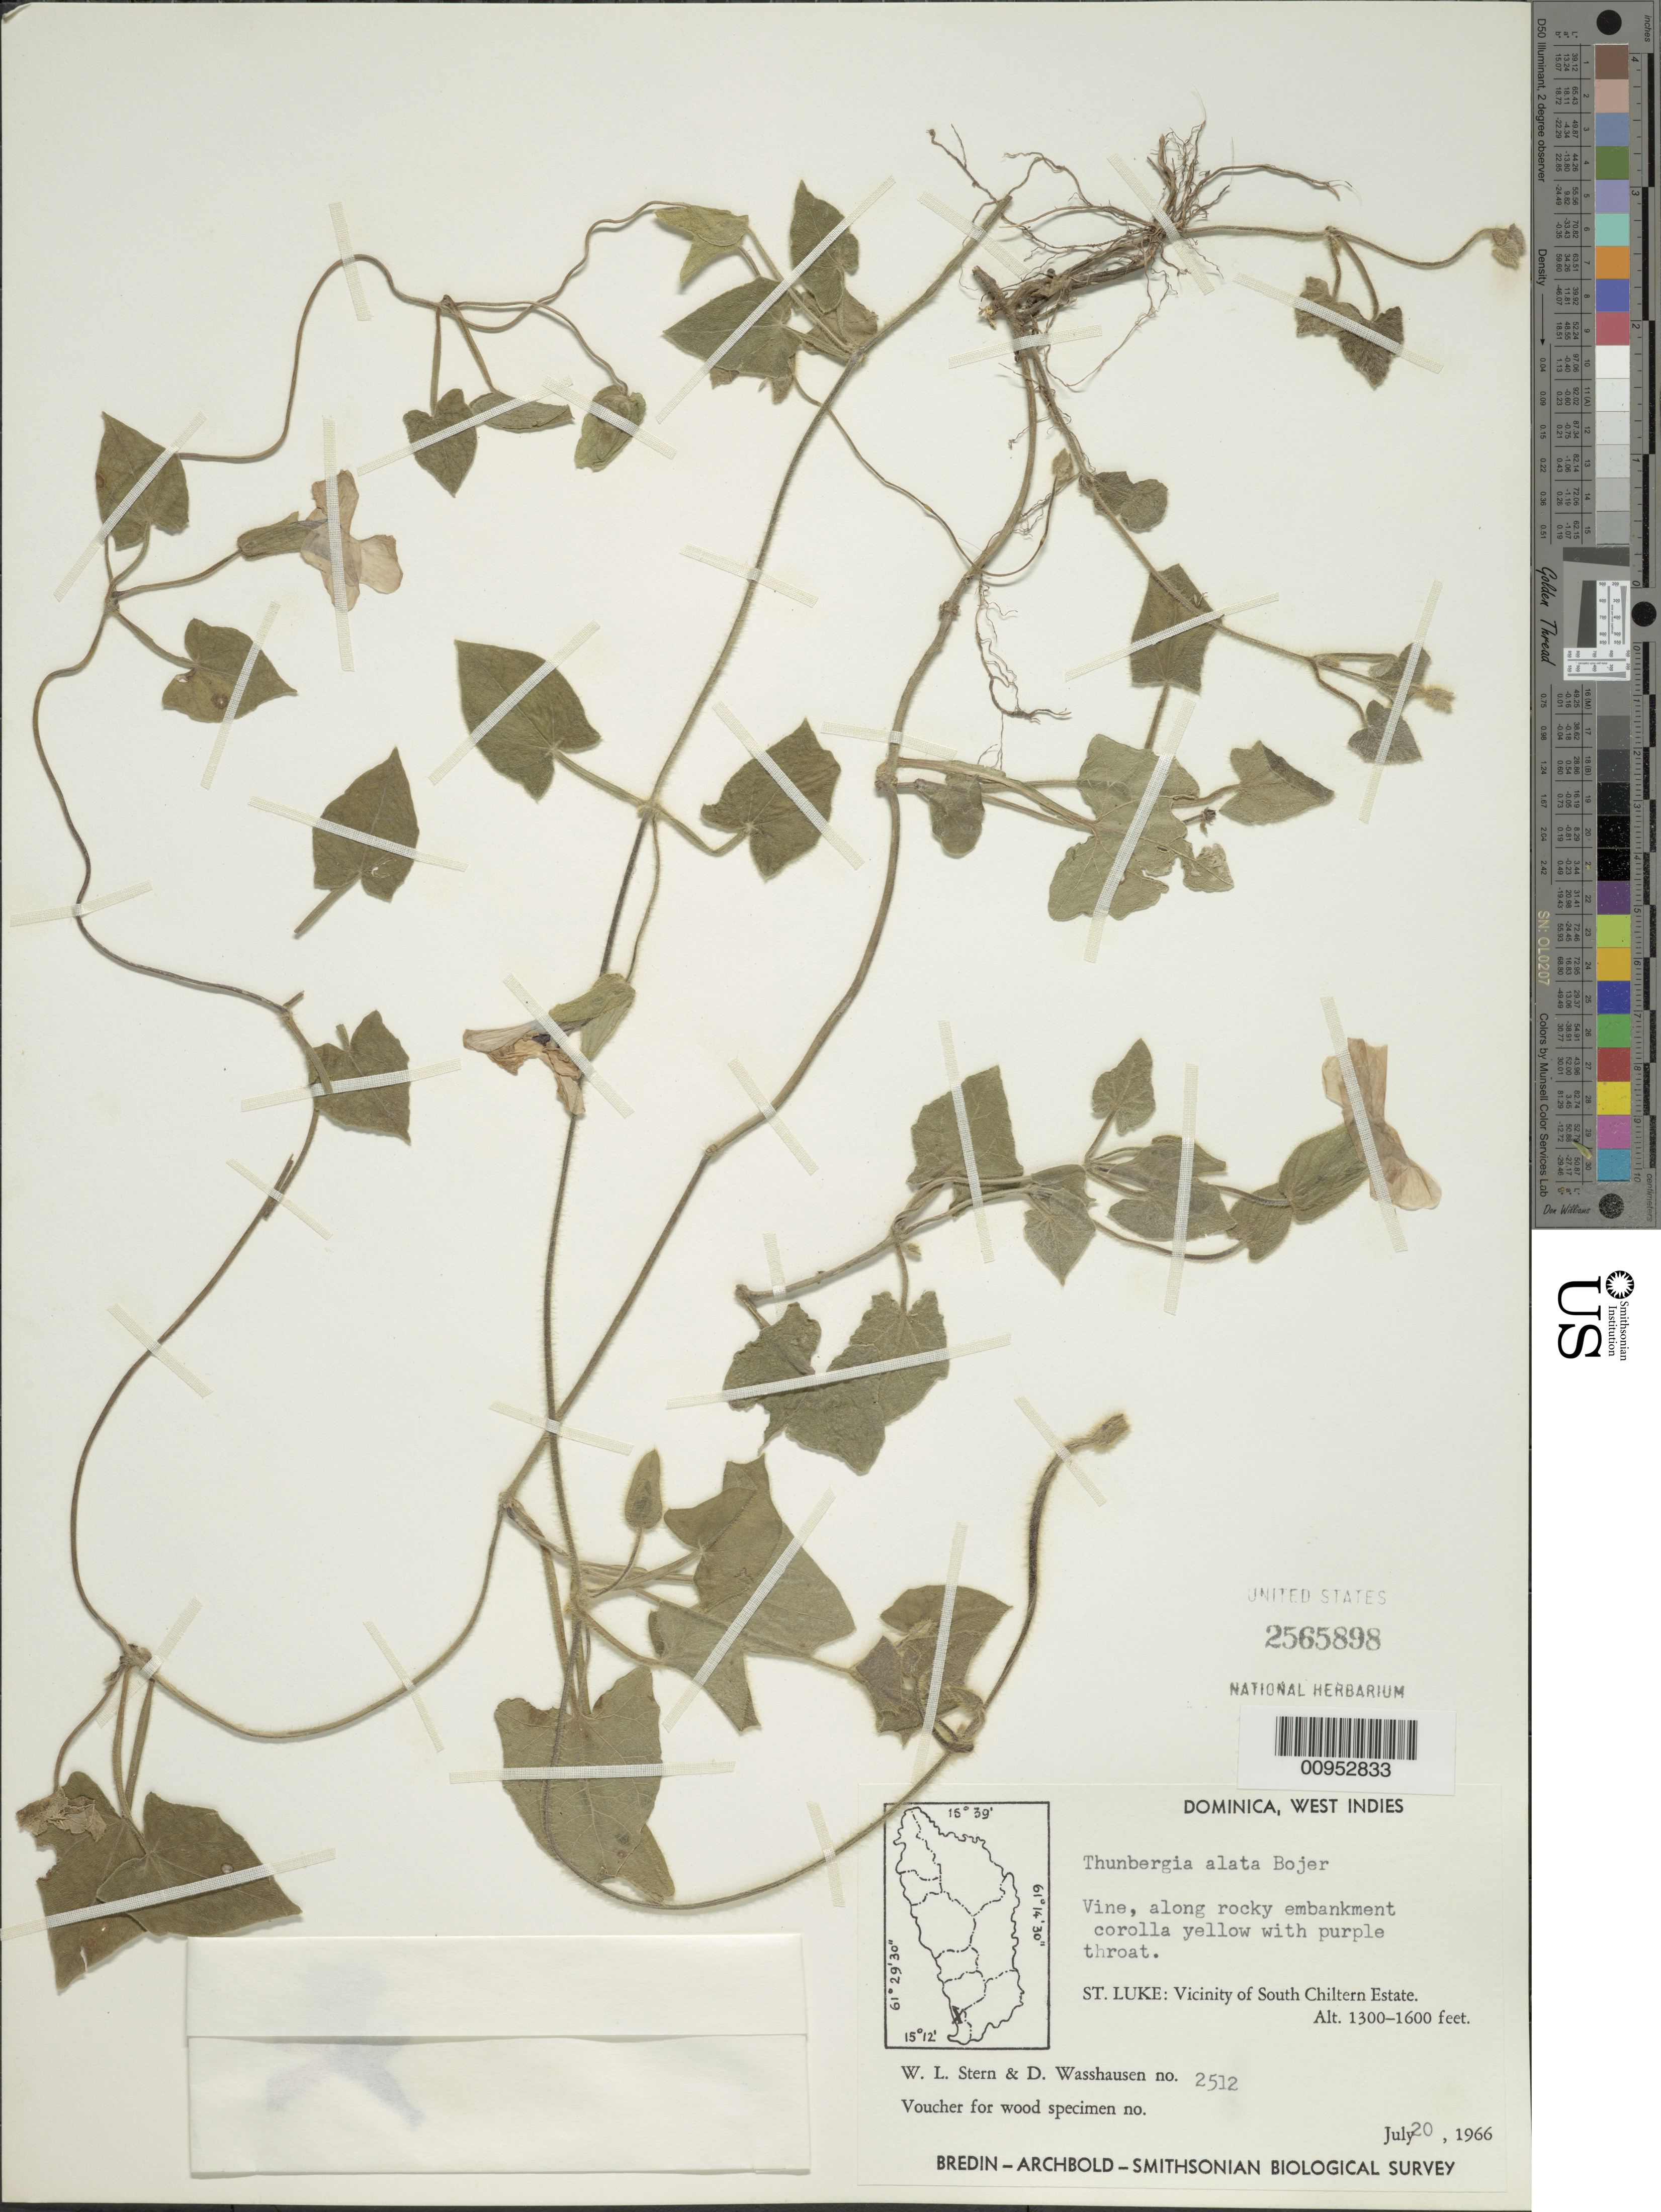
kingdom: Plantae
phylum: Tracheophyta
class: Magnoliopsida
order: Lamiales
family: Acanthaceae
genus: Thunbergia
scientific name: Thunbergia alata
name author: Bojer ex Sims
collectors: W. L. Stern & D. C. Wasshausen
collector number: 2512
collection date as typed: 20 Jul 1966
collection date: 1966-07-20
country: Dominica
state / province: St. Luke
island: Dominica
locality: Vicinity of South Chiltern Estate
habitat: Along rocky embankment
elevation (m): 396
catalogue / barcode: US 2565898